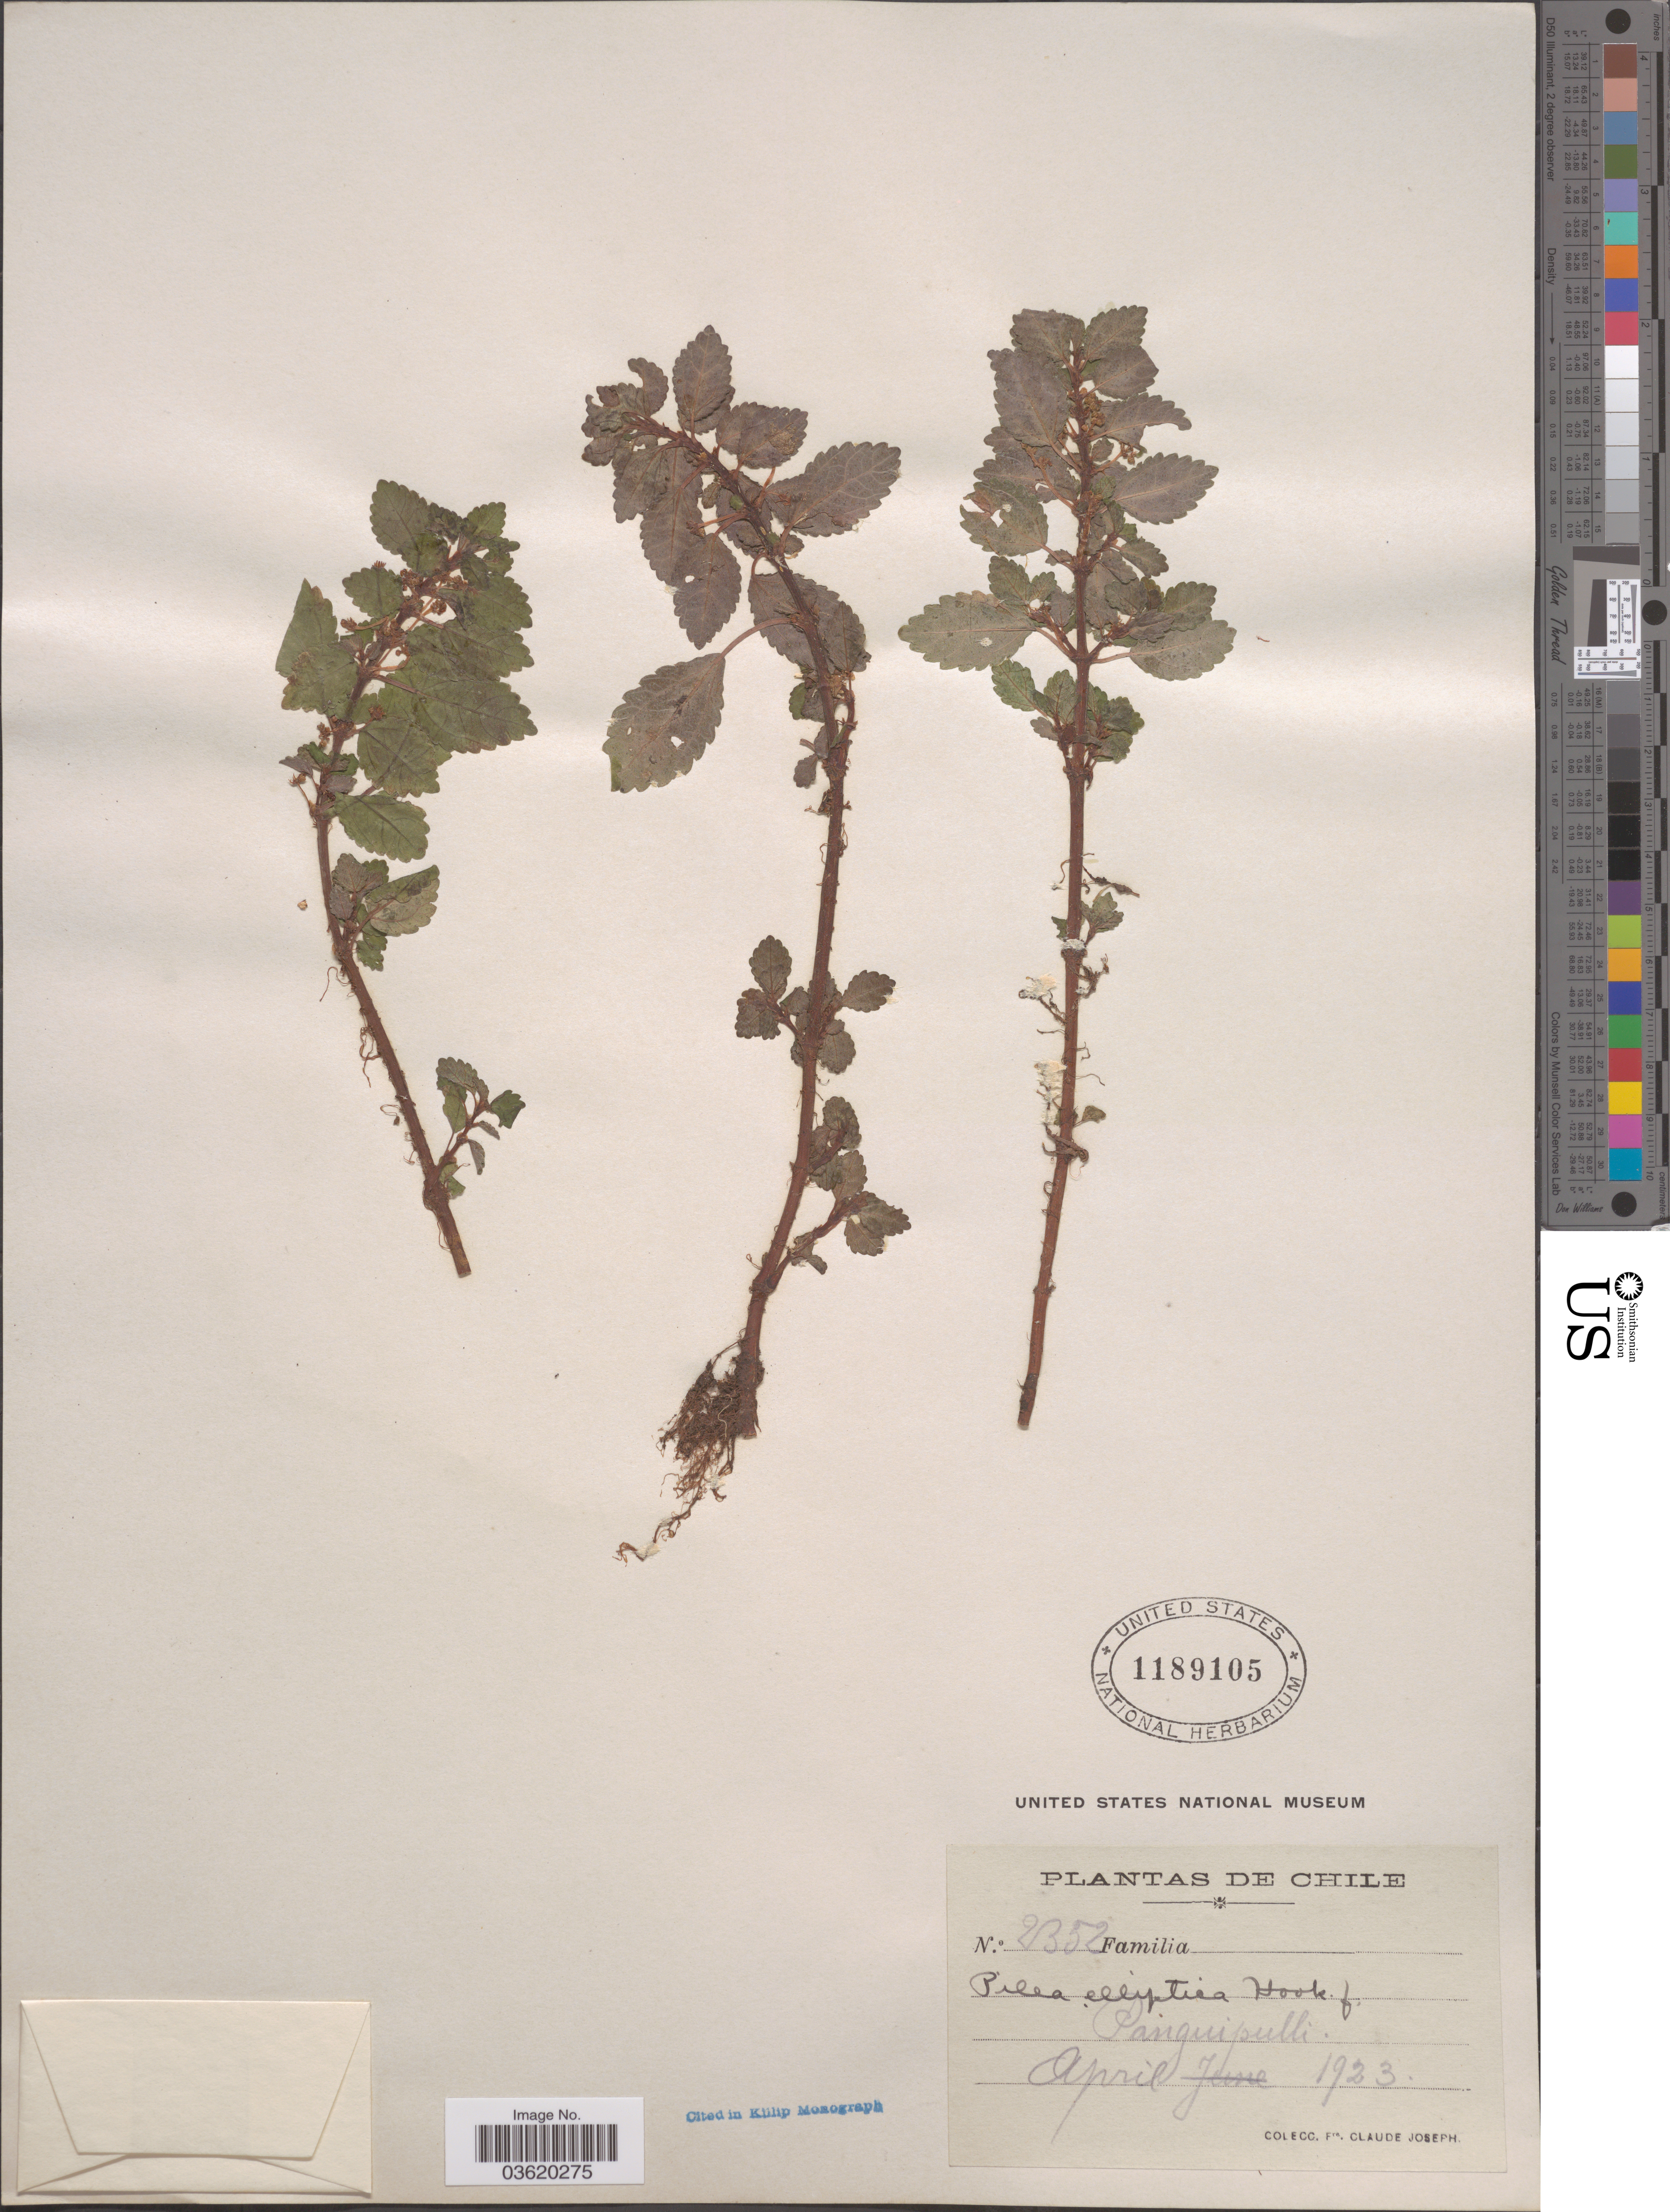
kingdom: Plantae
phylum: Tracheophyta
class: Magnoliopsida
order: Rosales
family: Urticaceae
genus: Pilea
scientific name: Pilea elliptica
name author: Hook. f.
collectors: Bro. Claude-Joseph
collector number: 2352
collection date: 1923-04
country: Chile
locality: Panguipulli.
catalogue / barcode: US 1189105